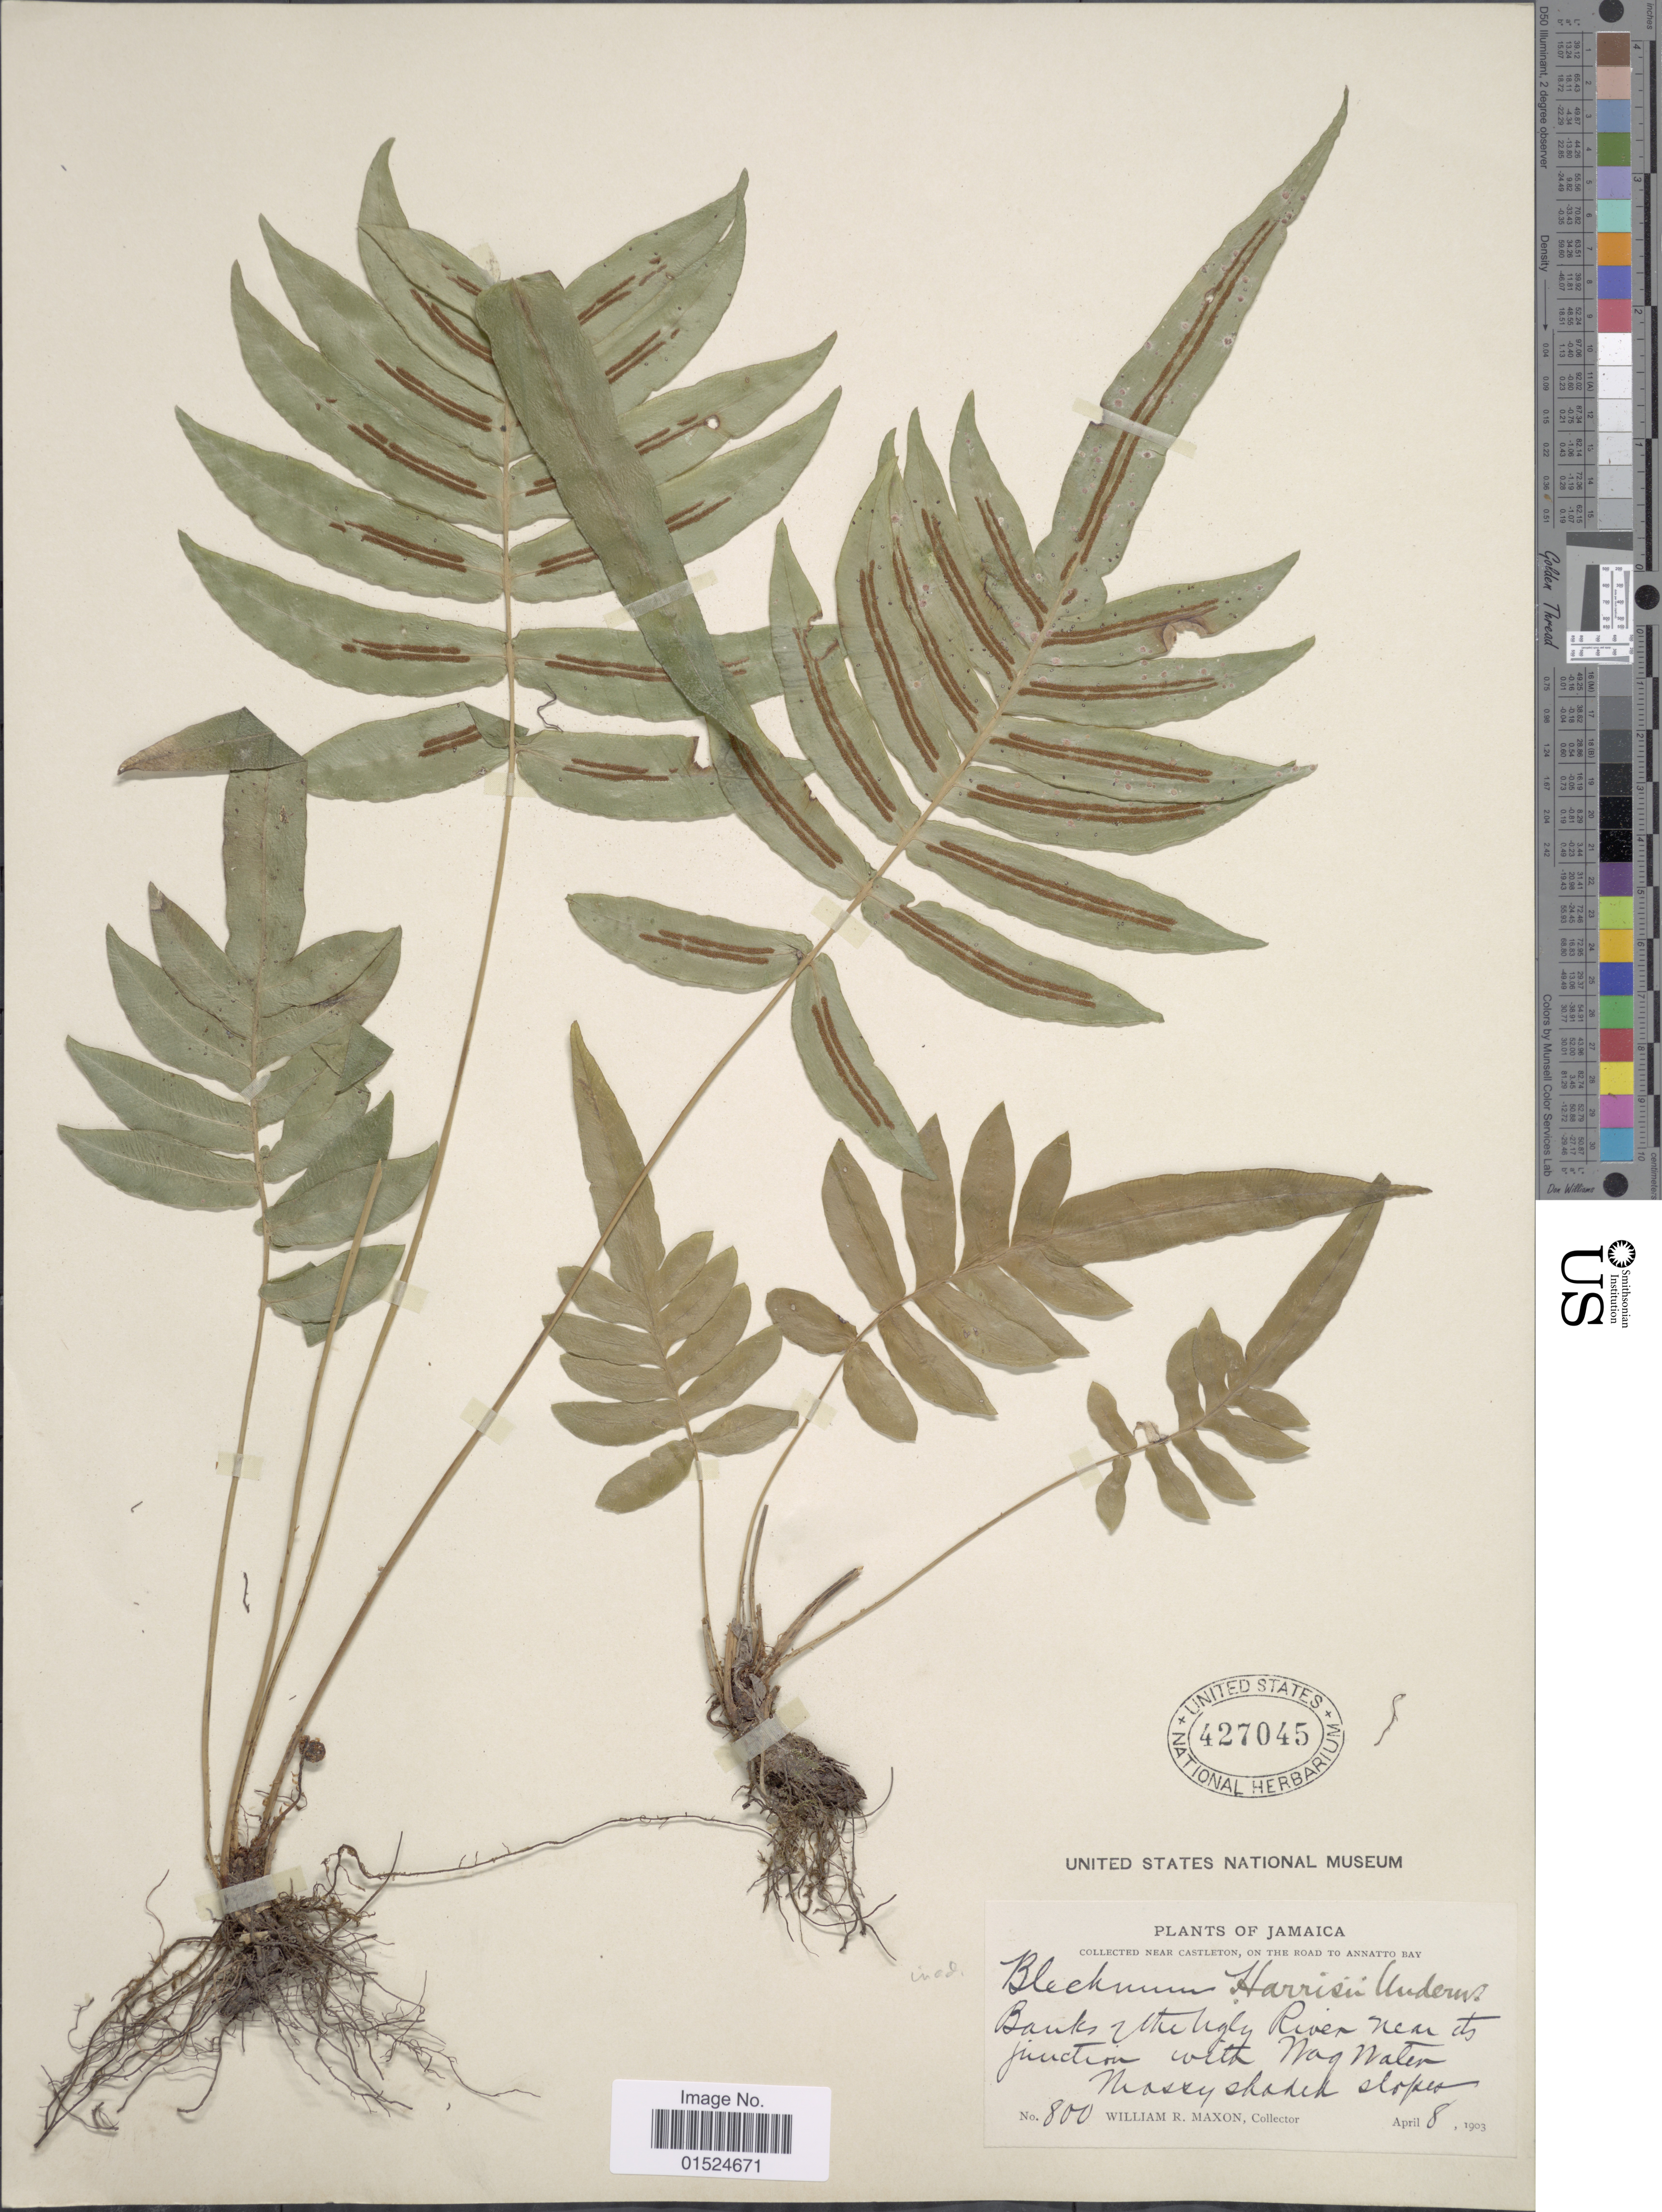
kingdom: Plantae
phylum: Tracheophyta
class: Polypodiopsida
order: Polypodiales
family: Blechnaceae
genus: Blechnum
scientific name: Blechnum x antillanum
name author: Proctor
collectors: W. R. Maxon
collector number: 800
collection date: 1903-04-08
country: Jamaica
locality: Collected Near Castleton, On the road to Annatto Bay. Banks of the Ugly River near its junction with Wag Water.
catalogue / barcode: US 427045